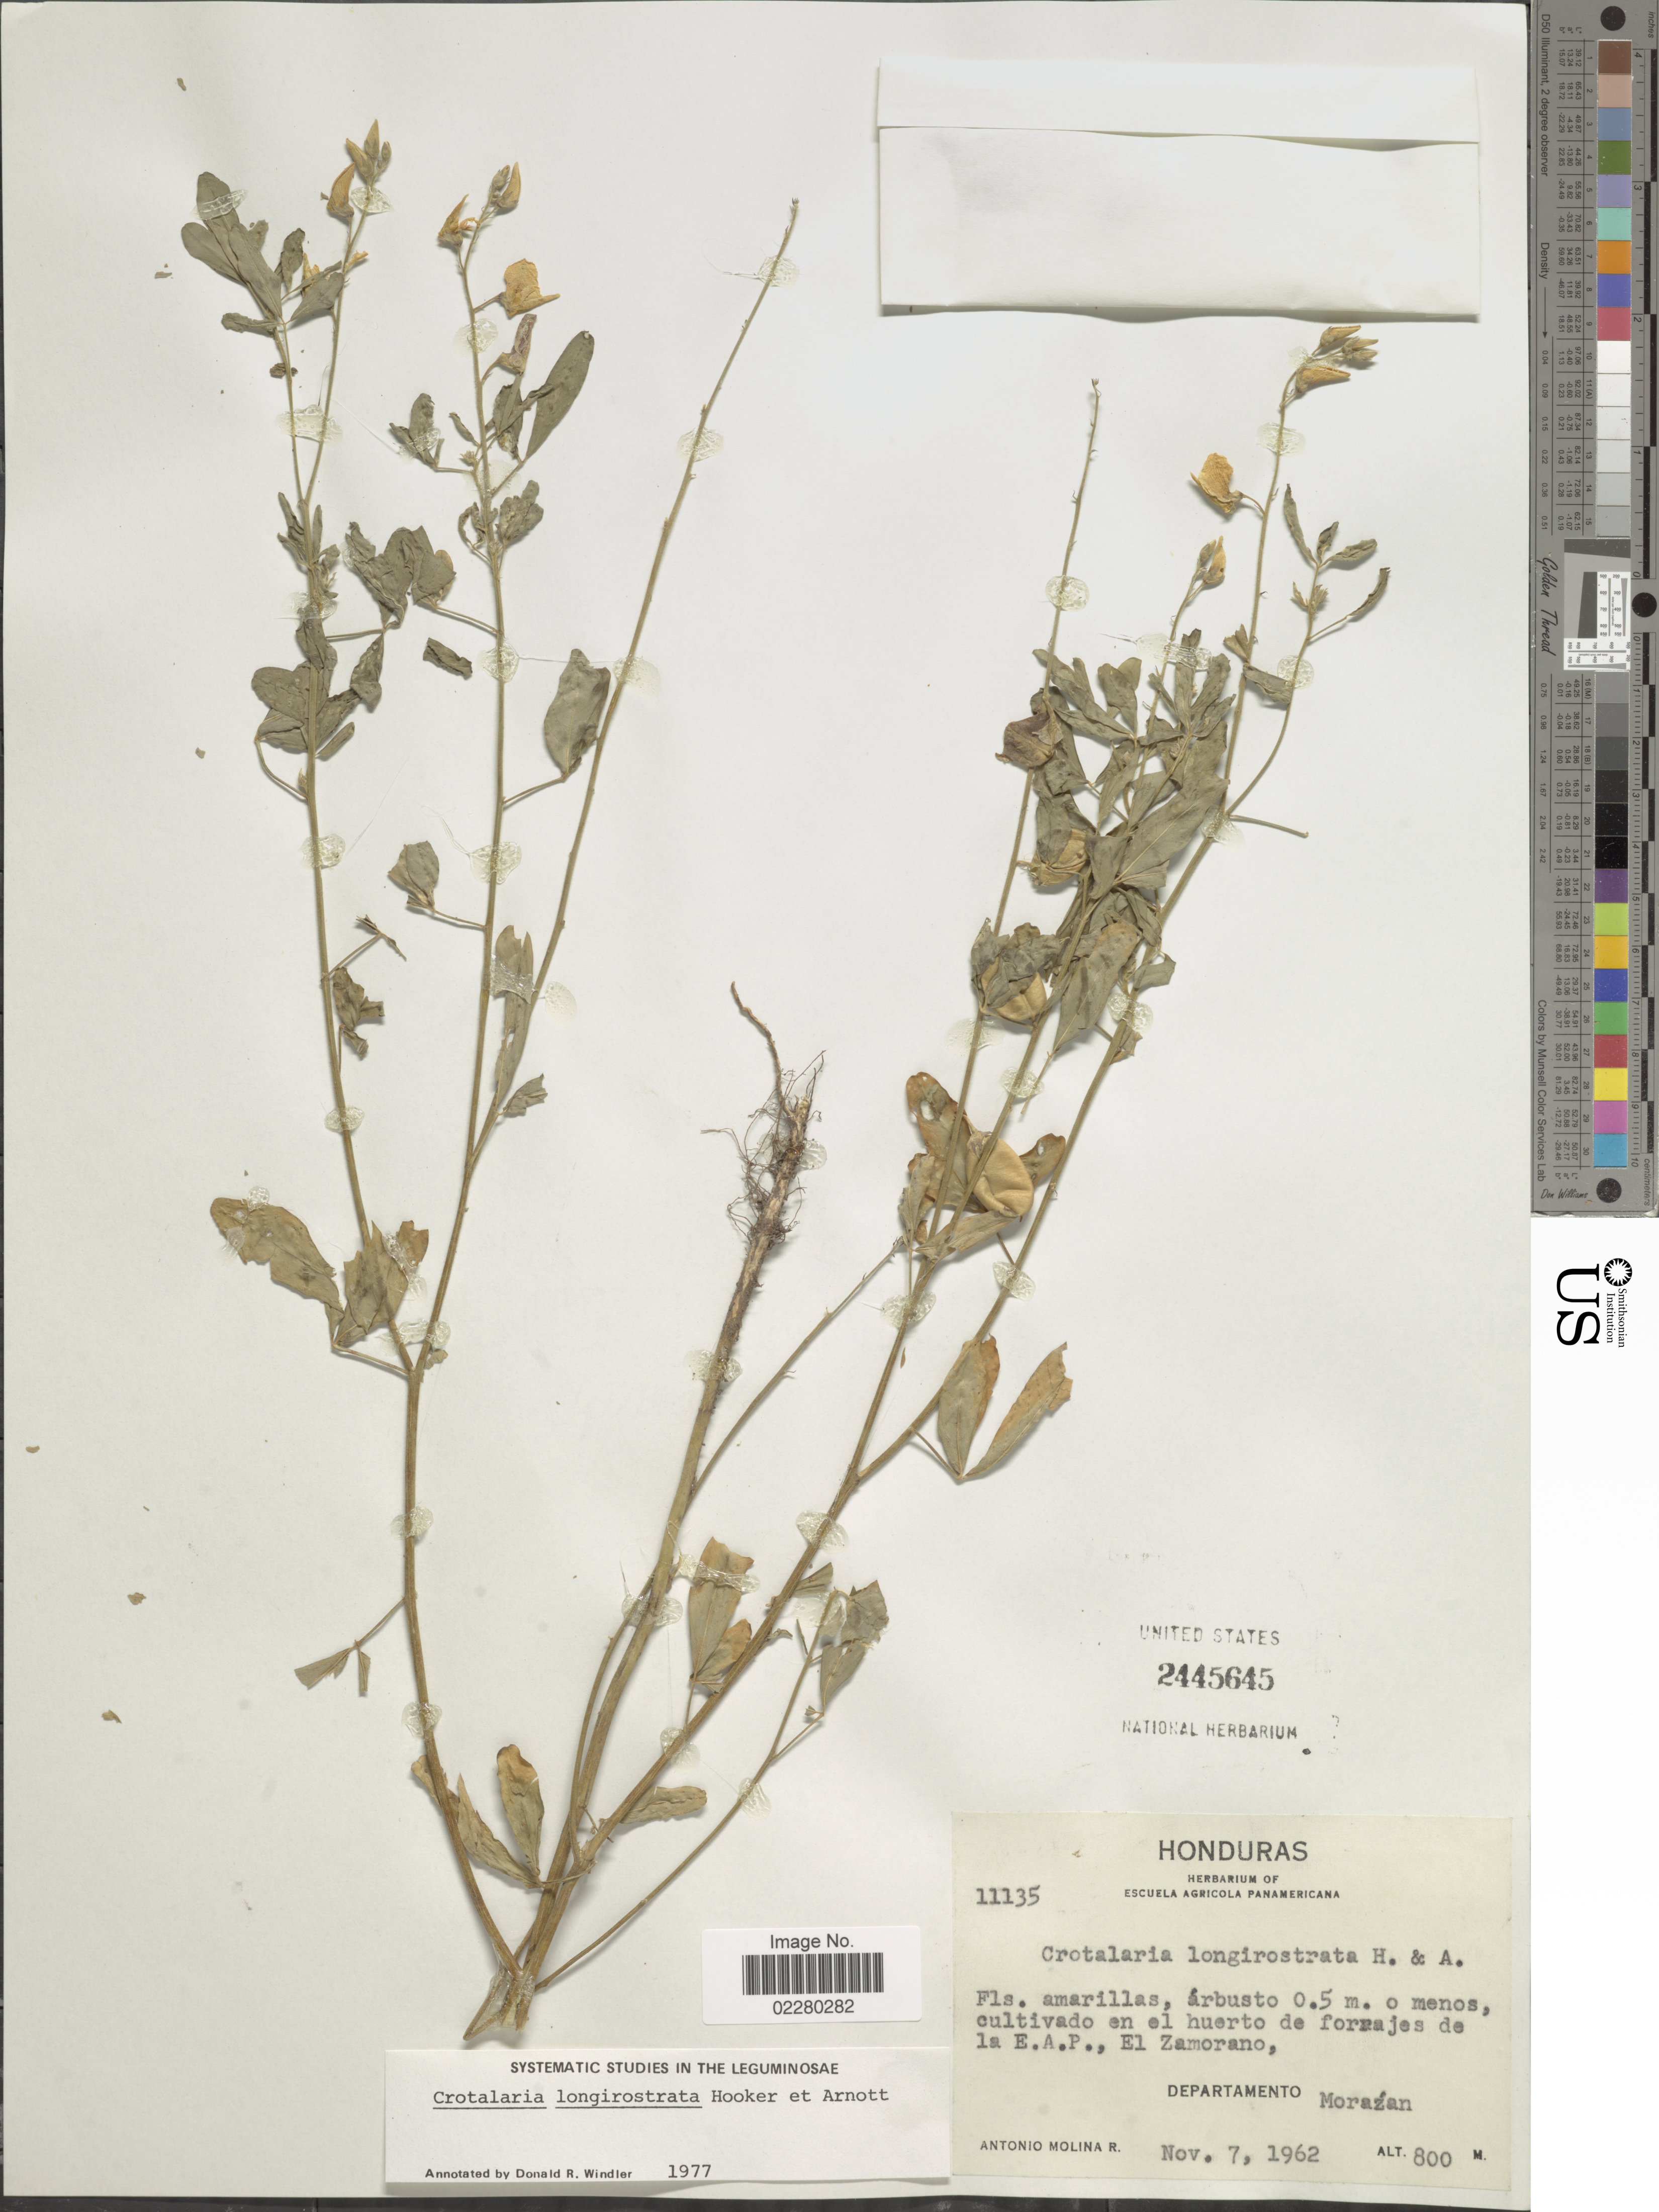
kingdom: Plantae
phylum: Tracheophyta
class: Magnoliopsida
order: Fabales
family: Fabaceae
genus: Crotalaria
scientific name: Crotalaria longirostrata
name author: Hook. & Arn.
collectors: A. Molina R.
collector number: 11135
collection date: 1962-11-07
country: Honduras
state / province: Fco. Morazán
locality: Cultivado en el huerto de forrajes de la E.A.P., El Zamorano, Departamento Morazán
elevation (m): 800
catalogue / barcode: US 2445645